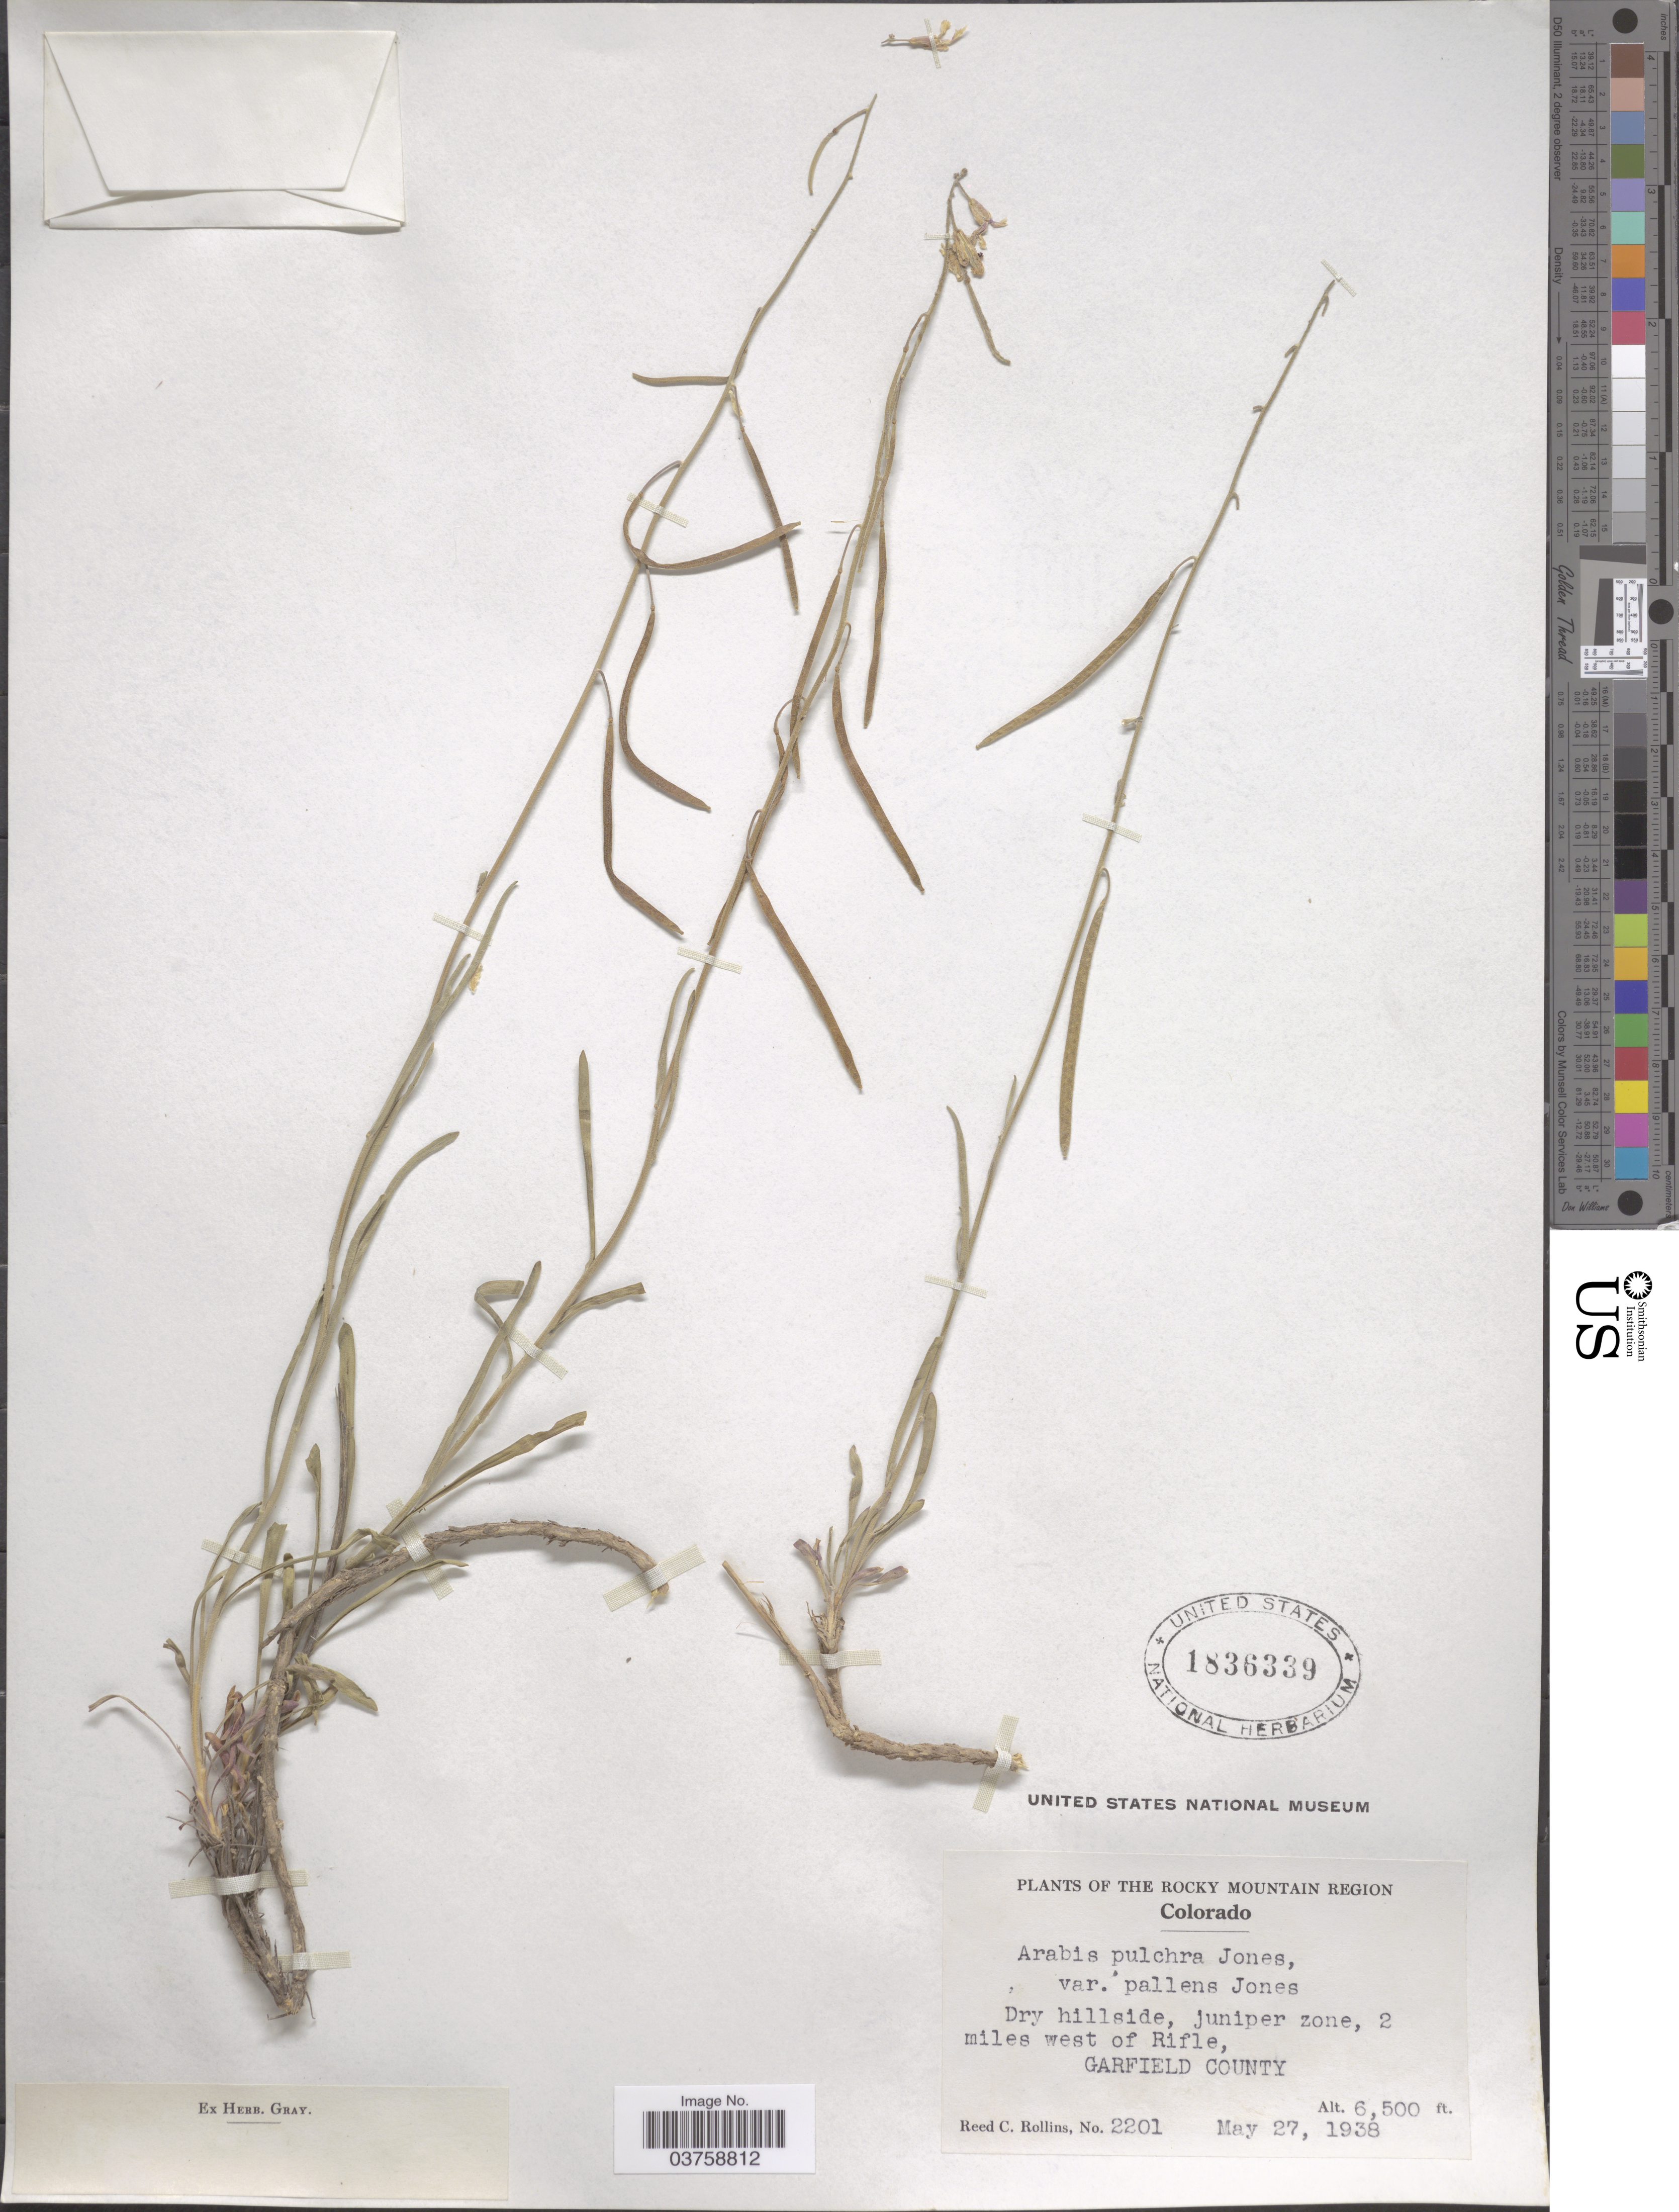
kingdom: Plantae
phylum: Tracheophyta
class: Magnoliopsida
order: Brassicales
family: Brassicaceae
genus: Arabis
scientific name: Arabis pulchra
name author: M.E. Jones ex S. Watson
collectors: R. C. Rollins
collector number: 2201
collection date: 1938-05-27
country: United States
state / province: Colorado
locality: The Rocky Mountain Region. Juniper zone, 2 miles west of Rifle, Garfield County.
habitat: dry hillside, juniper zone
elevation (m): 1981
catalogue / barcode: US 1836339